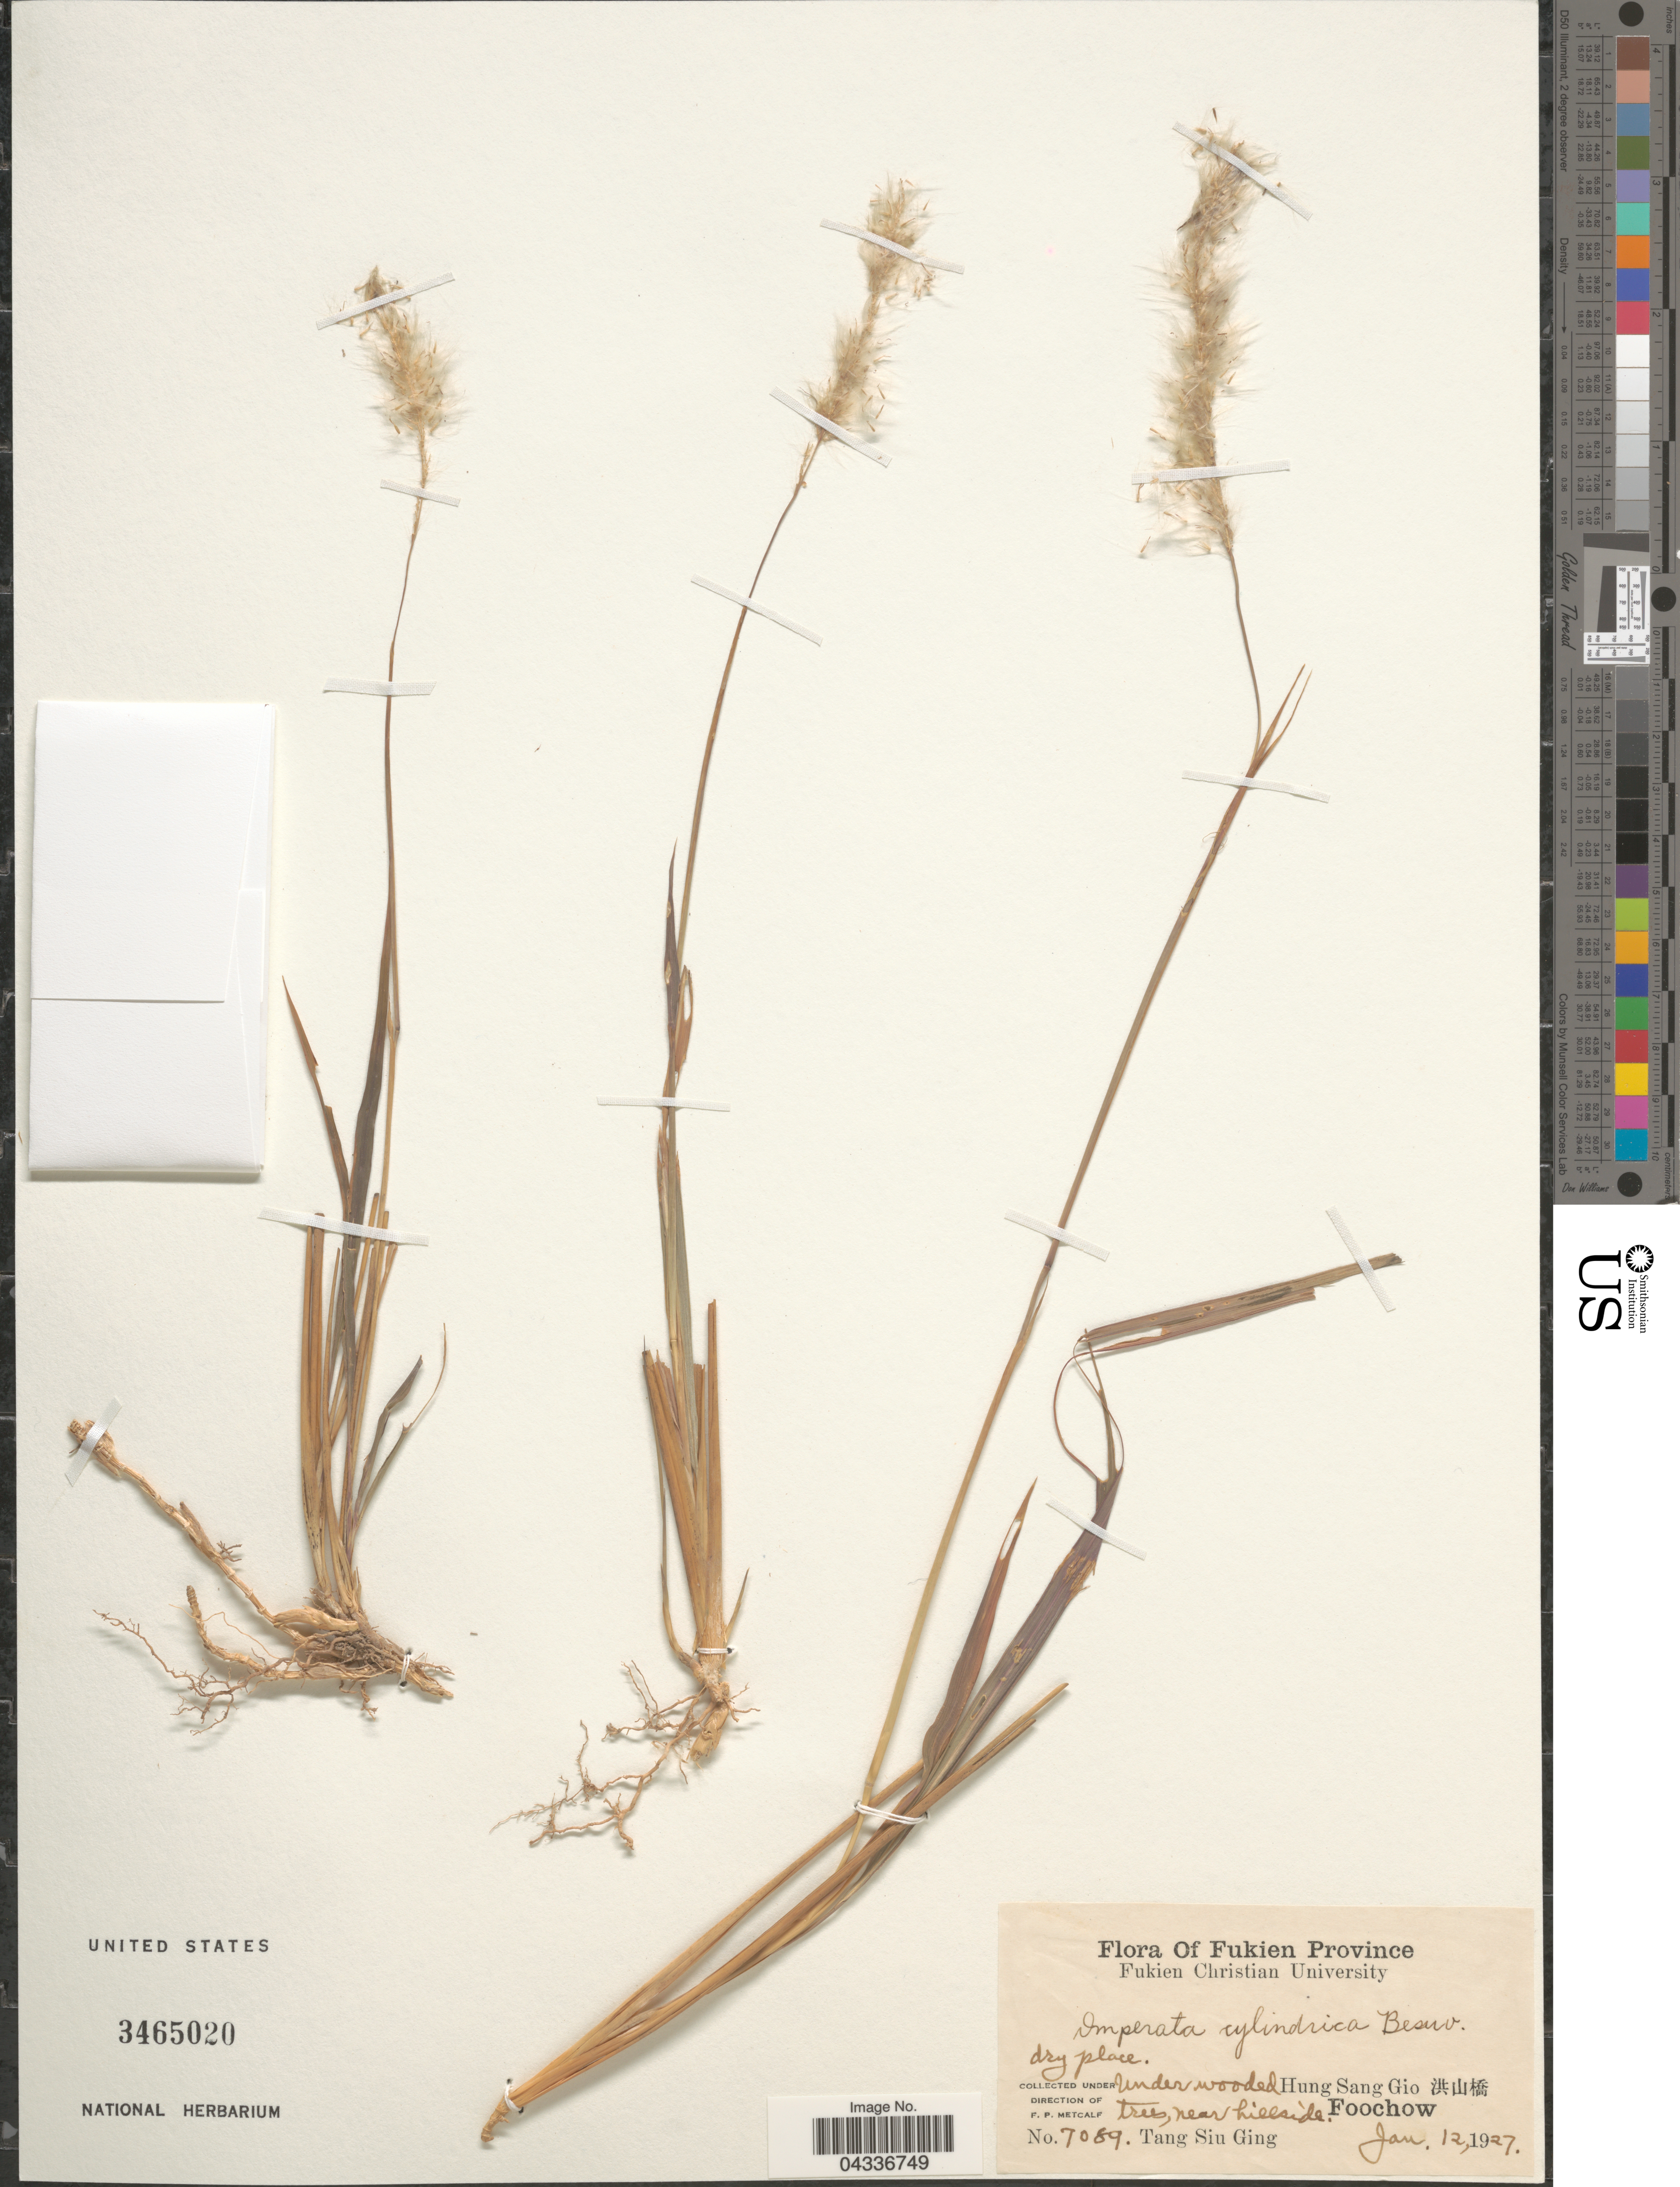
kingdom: Plantae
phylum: Tracheophyta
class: Liliopsida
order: Poales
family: Poaceae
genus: Imperata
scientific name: Imperata cylindrica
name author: (L.) P. Beauv.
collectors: S. Tang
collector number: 7089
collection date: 1927-01-12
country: China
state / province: Fujian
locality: Fukien Province. Hung Sang Gio X. Foochow.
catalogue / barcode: US 3465020